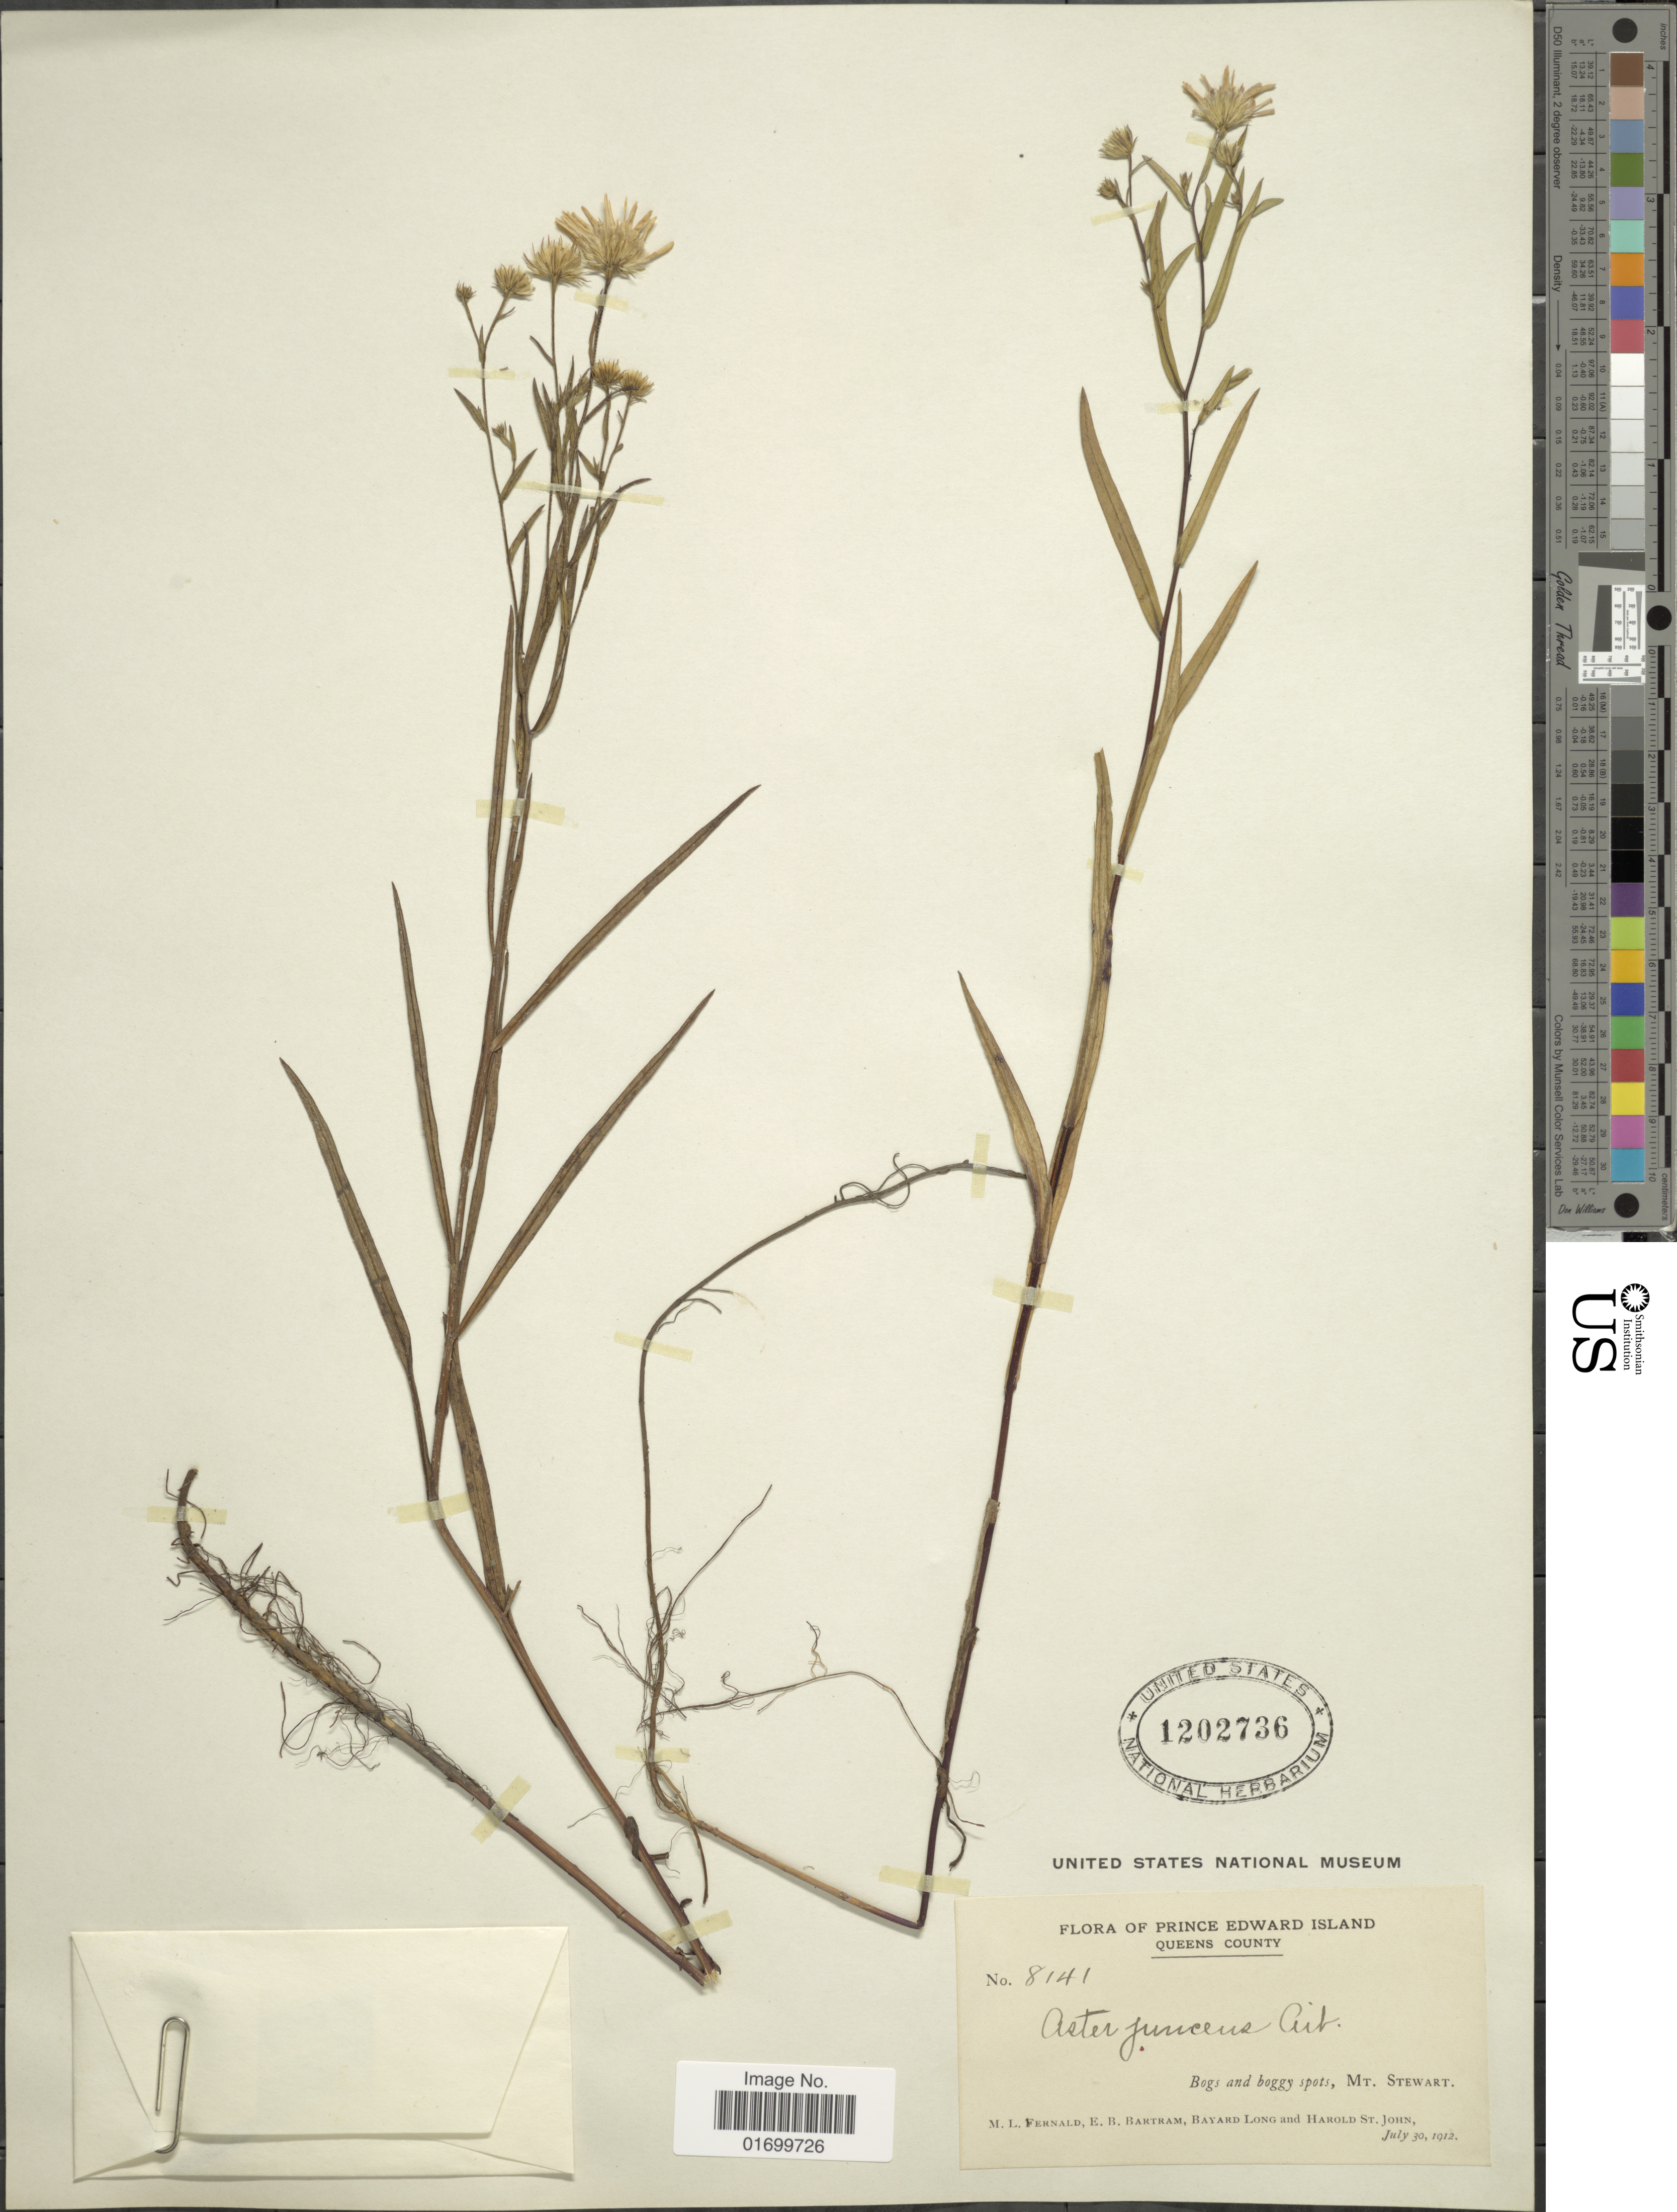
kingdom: Plantae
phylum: Tracheophyta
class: Magnoliopsida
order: Asterales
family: Asteraceae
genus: Symphyotrichum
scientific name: Symphyotrichum boreale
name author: (Torr. & A. Gray) Á. Löve & D. Löve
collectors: M. L. Fernald, E. B. Bartram, B. Long & H. St. John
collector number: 8141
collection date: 1912-07-30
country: Canada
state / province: Prince Edward Island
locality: Queens County, Bogs and boggy spots, Mt. Stewart.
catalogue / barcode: US 1202736